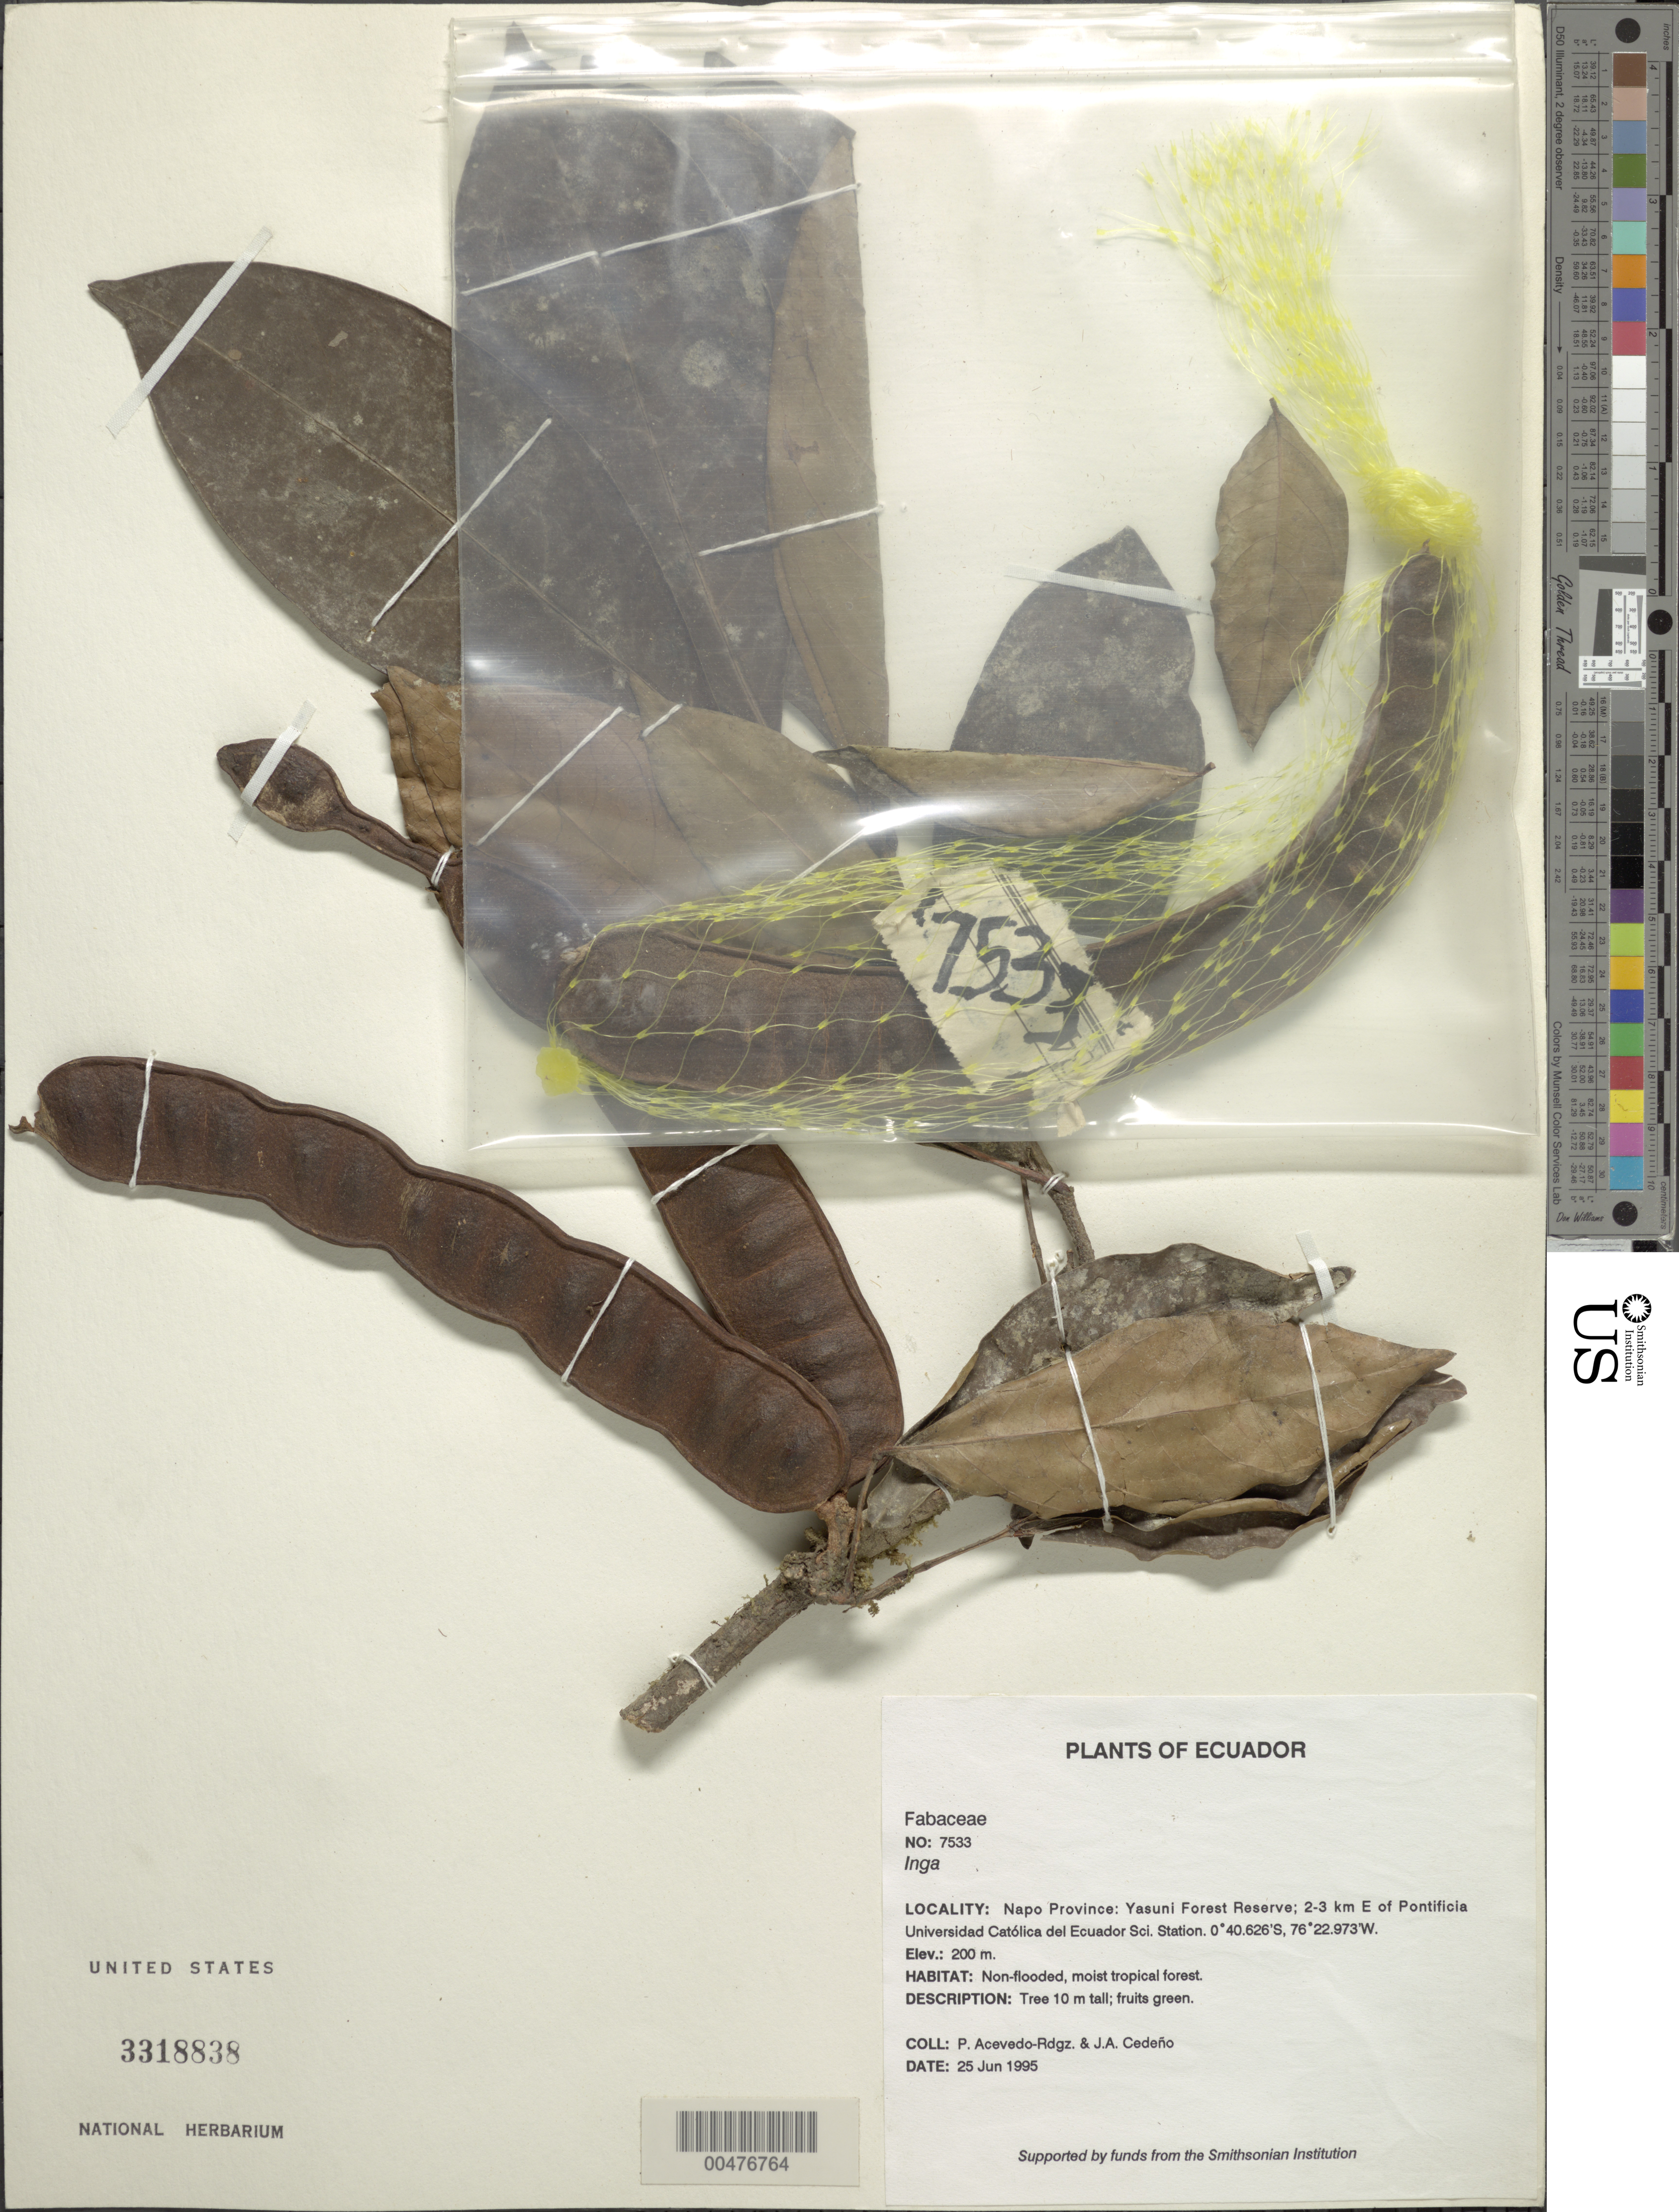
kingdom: Plantae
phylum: Tracheophyta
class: Magnoliopsida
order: Fabales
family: Fabaceae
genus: Inga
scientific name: Inga sp.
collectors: P. Acevedo-Rodr. & J. A. Cedeño M.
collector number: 7533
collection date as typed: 25 Jun 1995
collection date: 1995-06-25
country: Ecuador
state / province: Napo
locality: Napo Province: Yasuni Forest Reserve; 2-3 km E of Pontificia Universidad Católica del Ecuador Sci. Station.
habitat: Non-flooded, moist tropical forest.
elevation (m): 200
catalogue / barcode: US 3318838